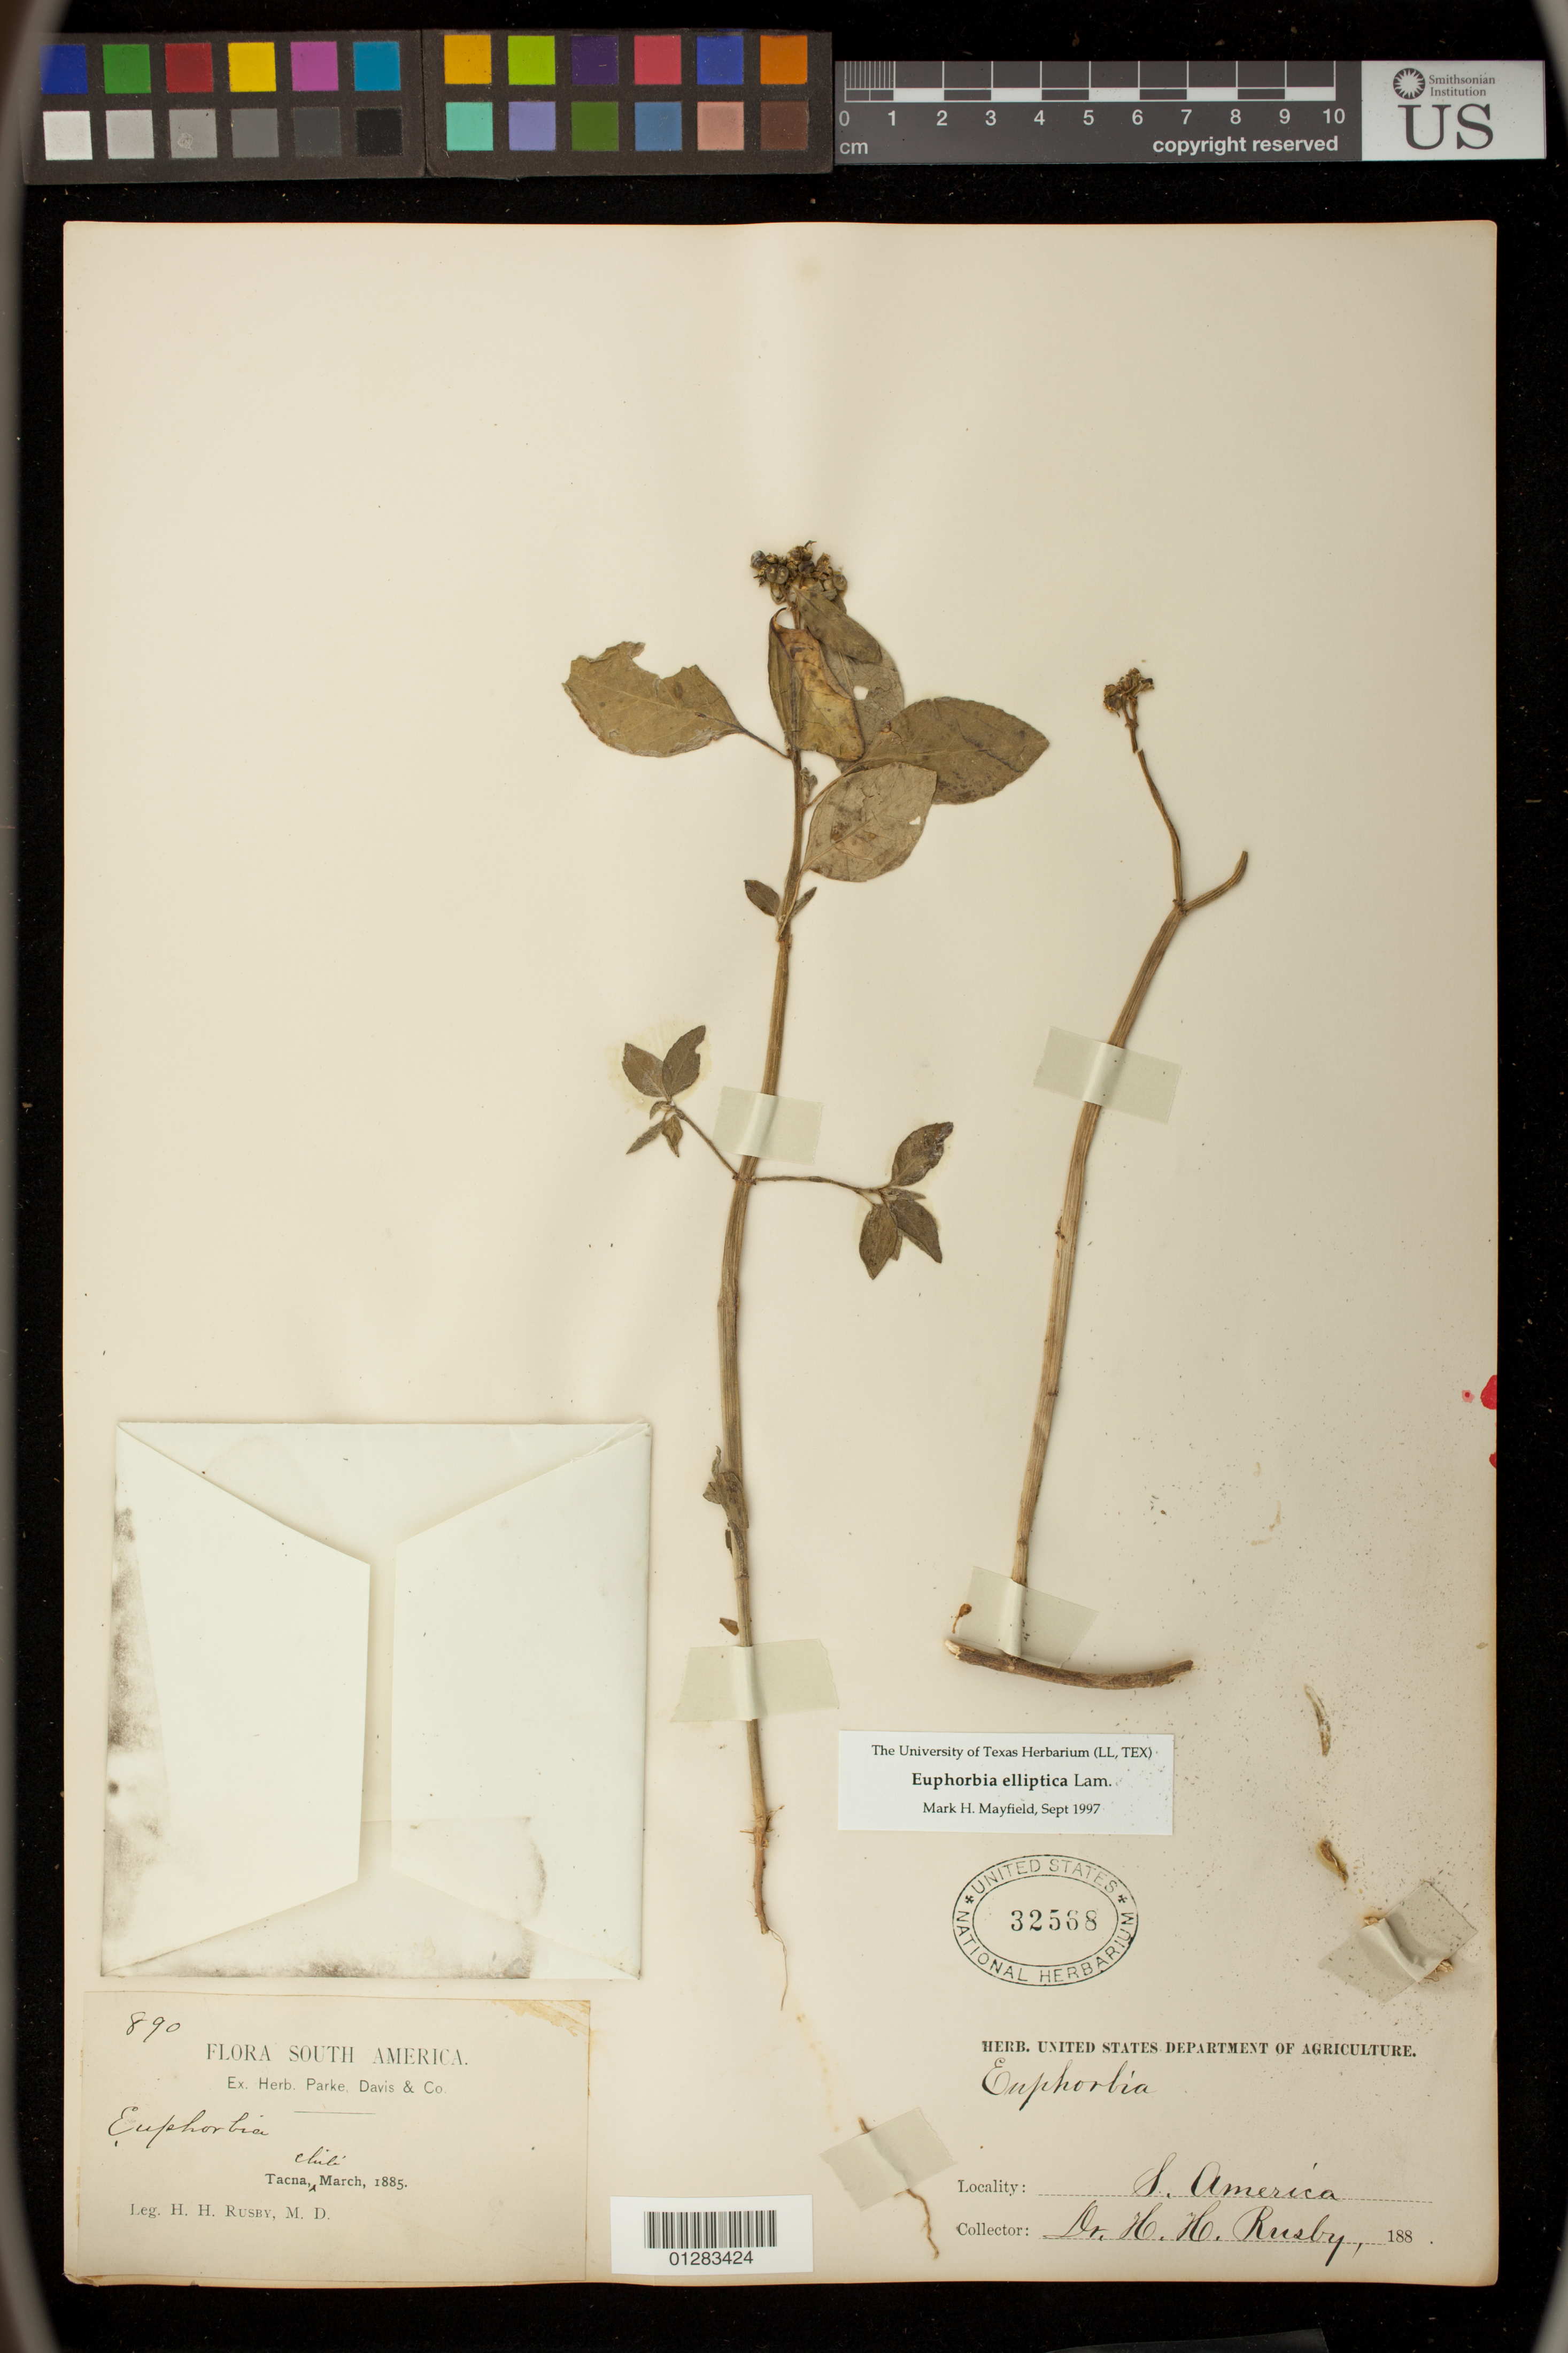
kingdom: Plantae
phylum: Tracheophyta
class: Magnoliopsida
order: Malpighiales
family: Euphorbiaceae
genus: Euphorbia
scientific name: Euphorbia elliptica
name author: Lam.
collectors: H. H. Rusby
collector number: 890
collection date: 1885-03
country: Chile / Peru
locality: Tacna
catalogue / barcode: US 32568